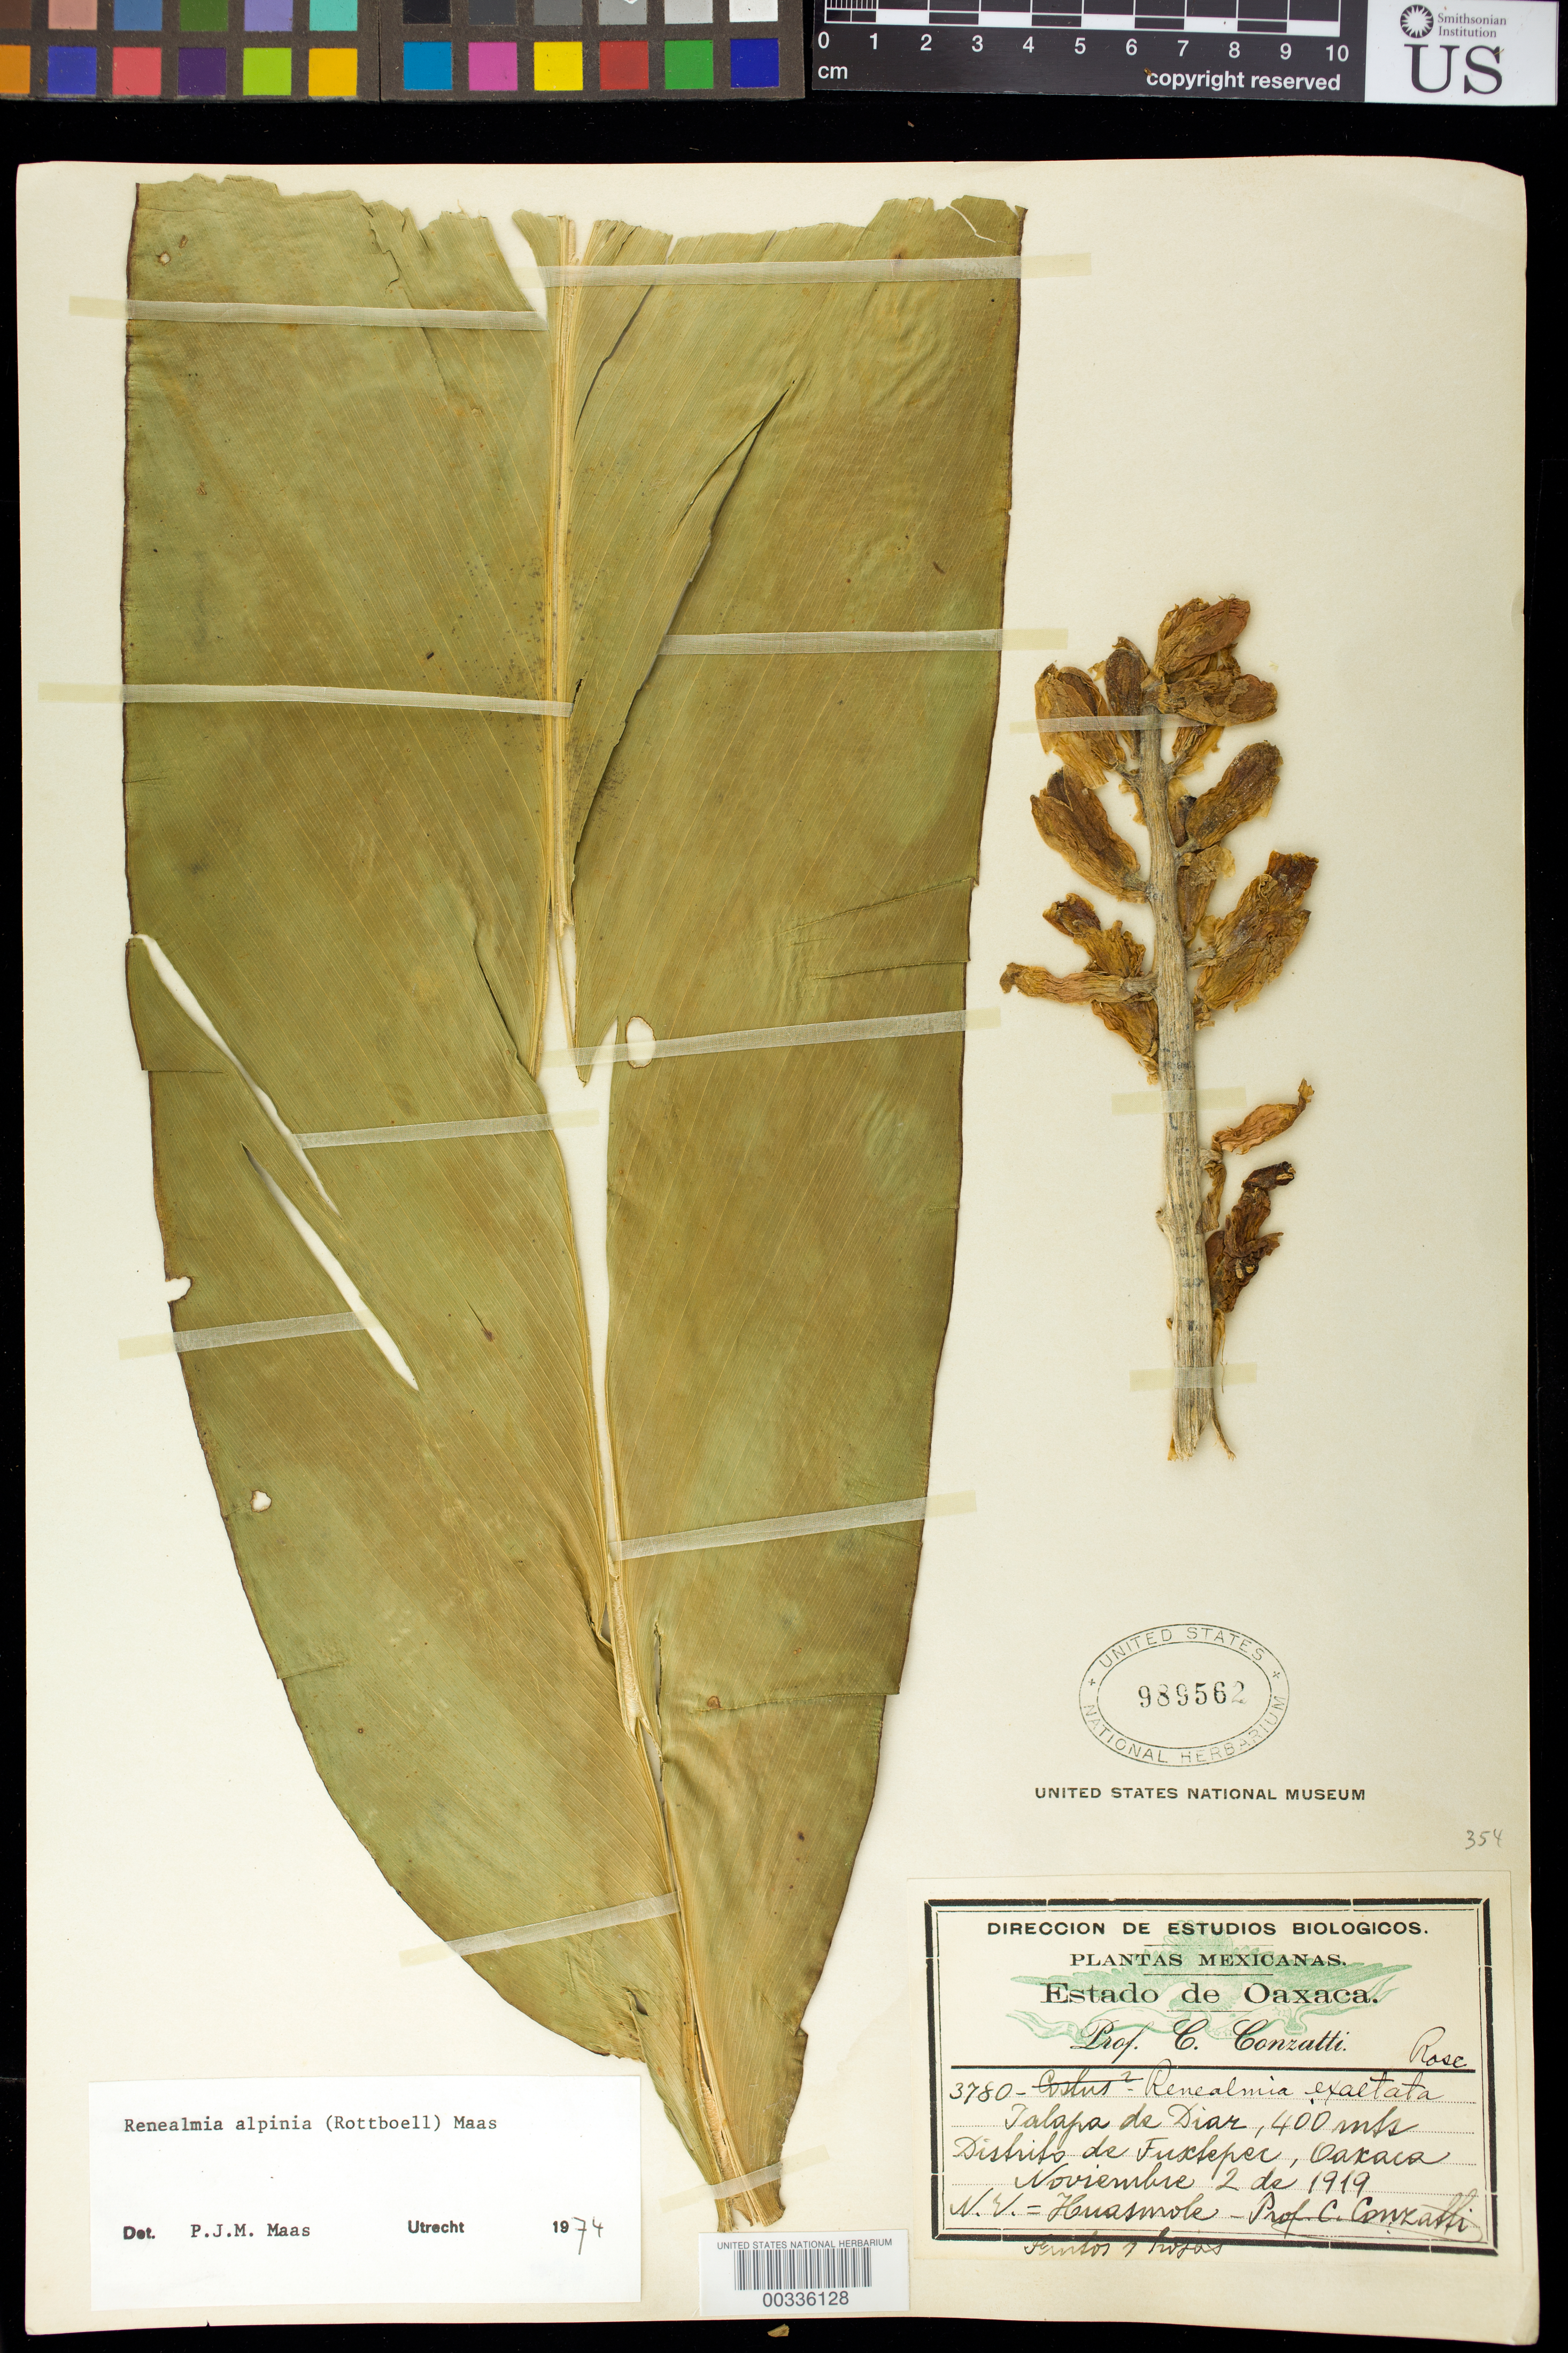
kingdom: Plantae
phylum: Tracheophyta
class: Liliopsida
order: Zingiberales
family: Zingiberaceae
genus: Renealmia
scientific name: Renealmia alpinia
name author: (Rottb.) Maas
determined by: Maas, Paul J. M.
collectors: C. Conzatti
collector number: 3780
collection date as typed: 02 Nov 1919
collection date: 1919-11-02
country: Mexico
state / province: Oaxaca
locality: Talapa de diar, distrito de fuxtepec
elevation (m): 400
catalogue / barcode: US 989562